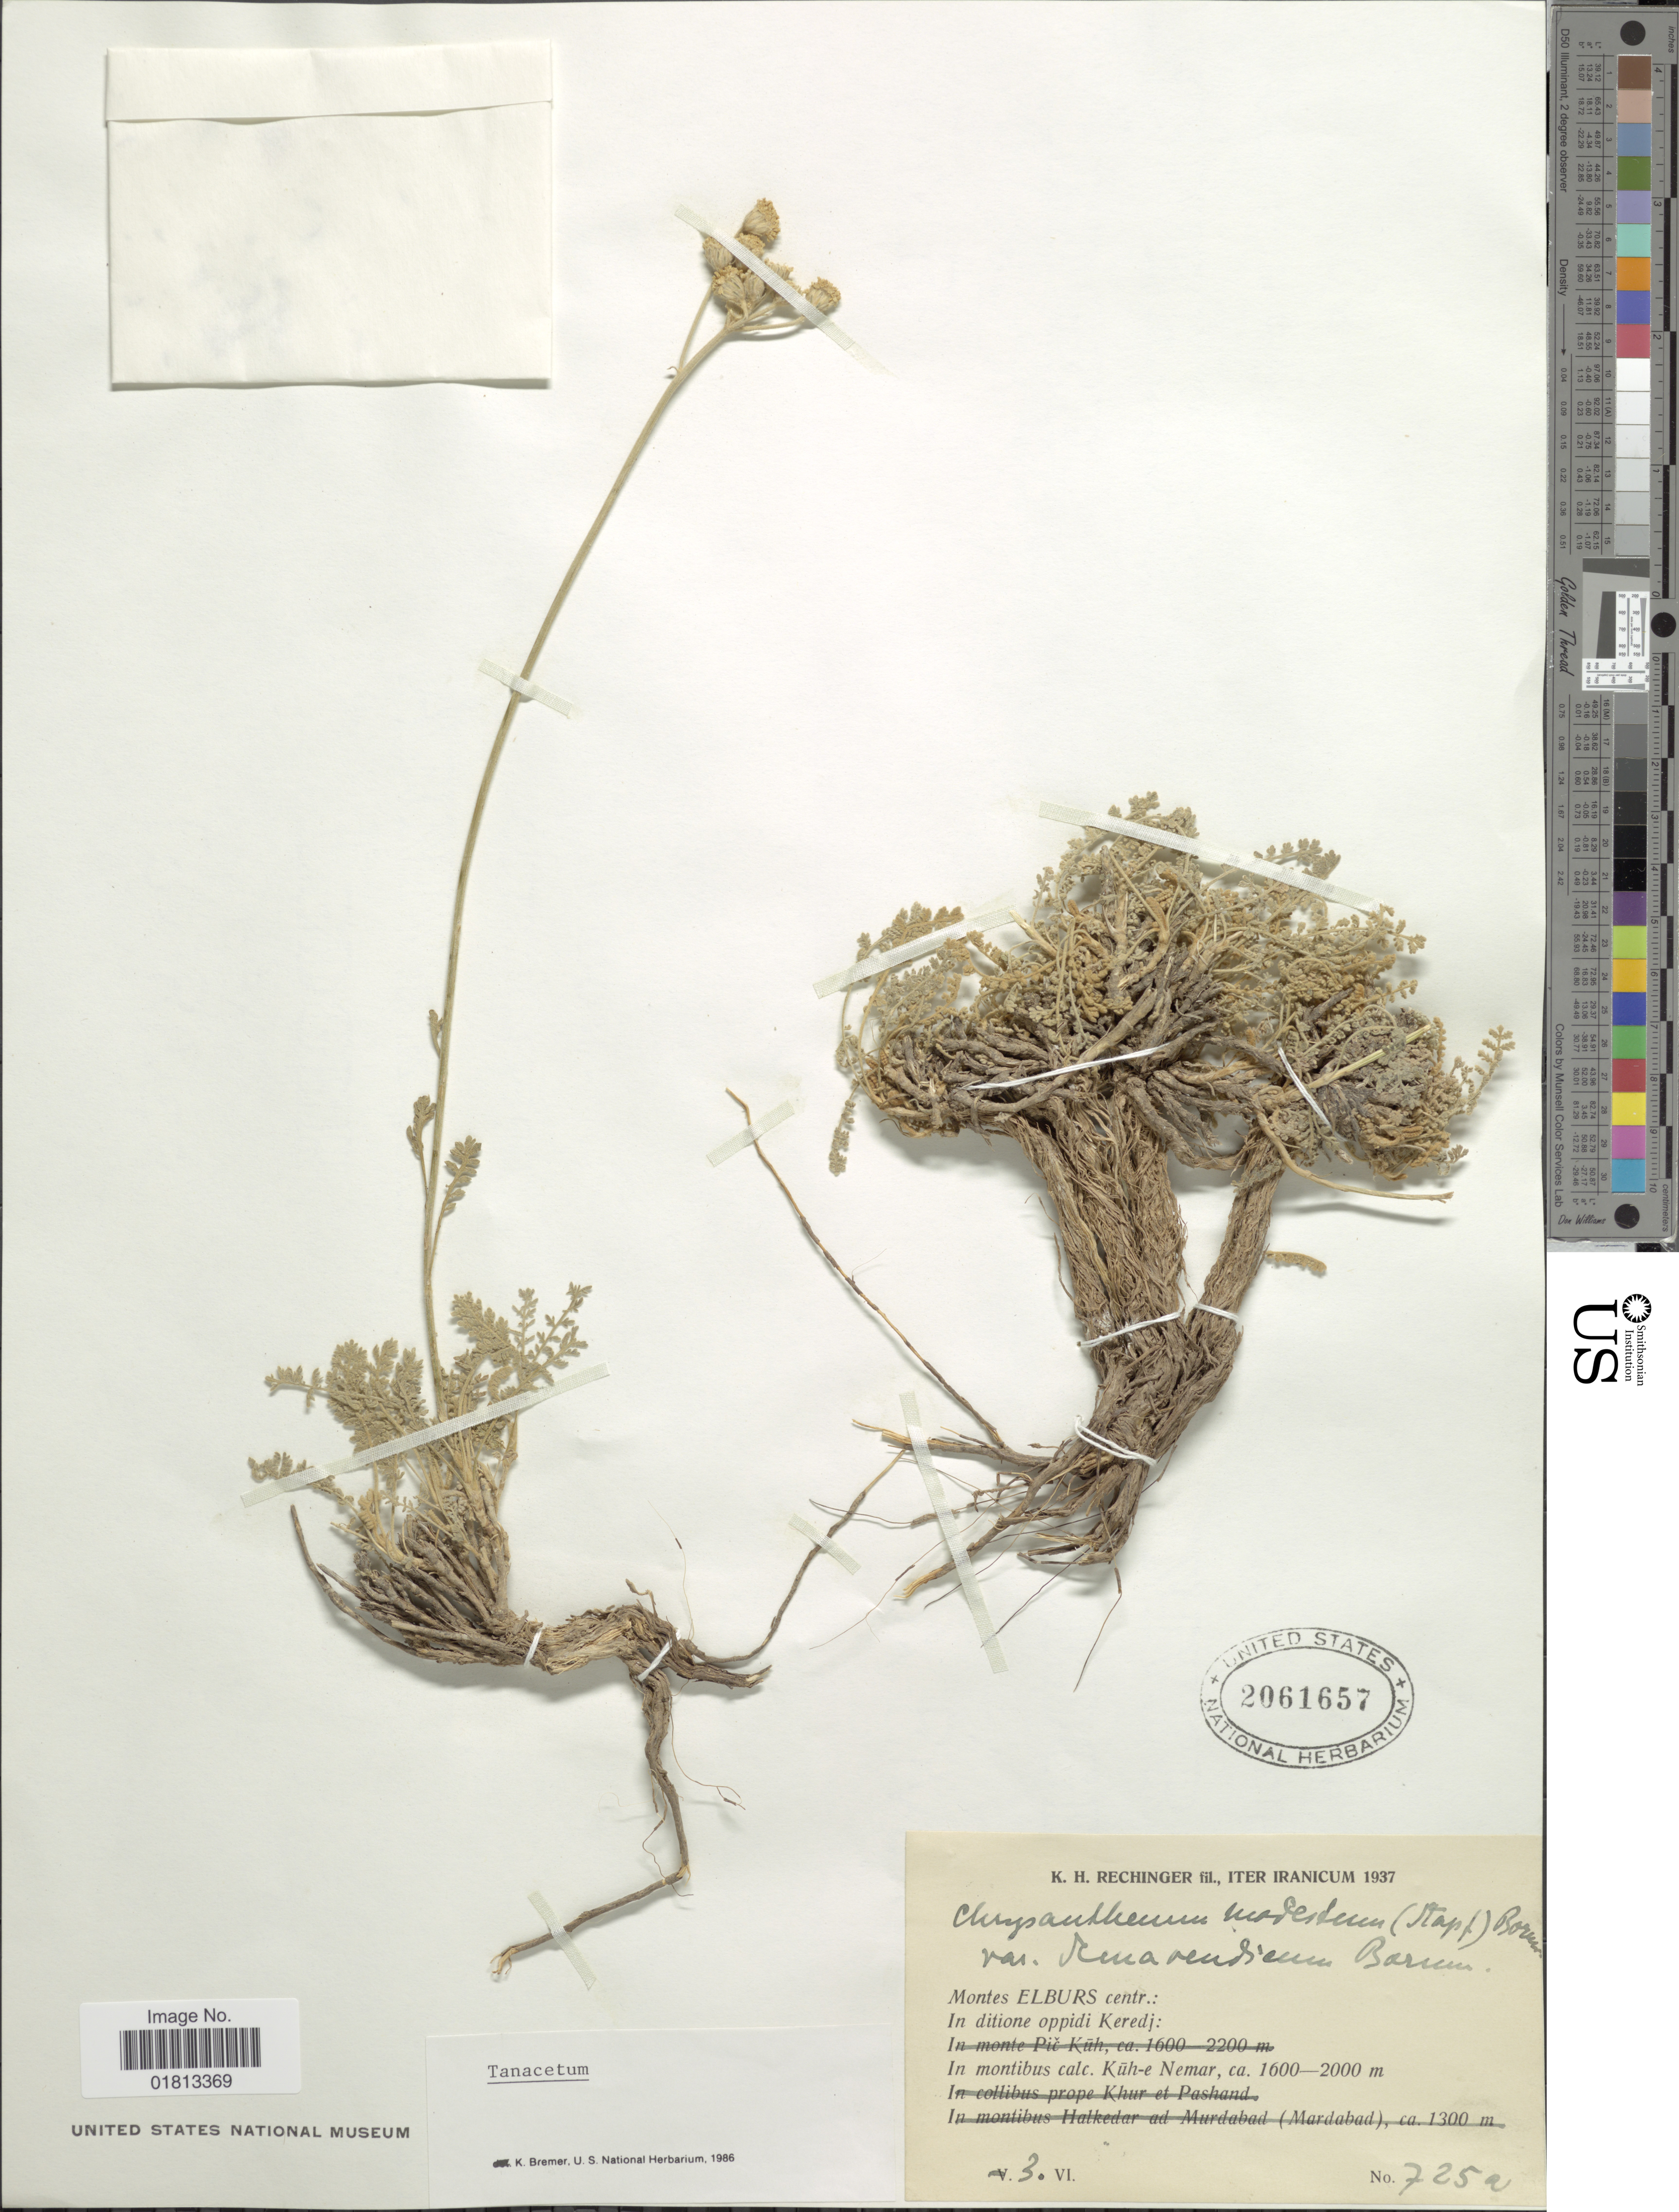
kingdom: Plantae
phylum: Tracheophyta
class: Magnoliopsida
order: Asterales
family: Asteraceae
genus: Tanacetum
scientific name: Tanacetum modestum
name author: (Heimerl ex Stapf) Parsa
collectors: K. H. Rechinger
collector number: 725a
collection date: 1937-06-03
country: Iran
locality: Iter Iranicum, Montes Elburs centr.: In ditione oppidi Keredj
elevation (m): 1600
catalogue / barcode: US 2061657